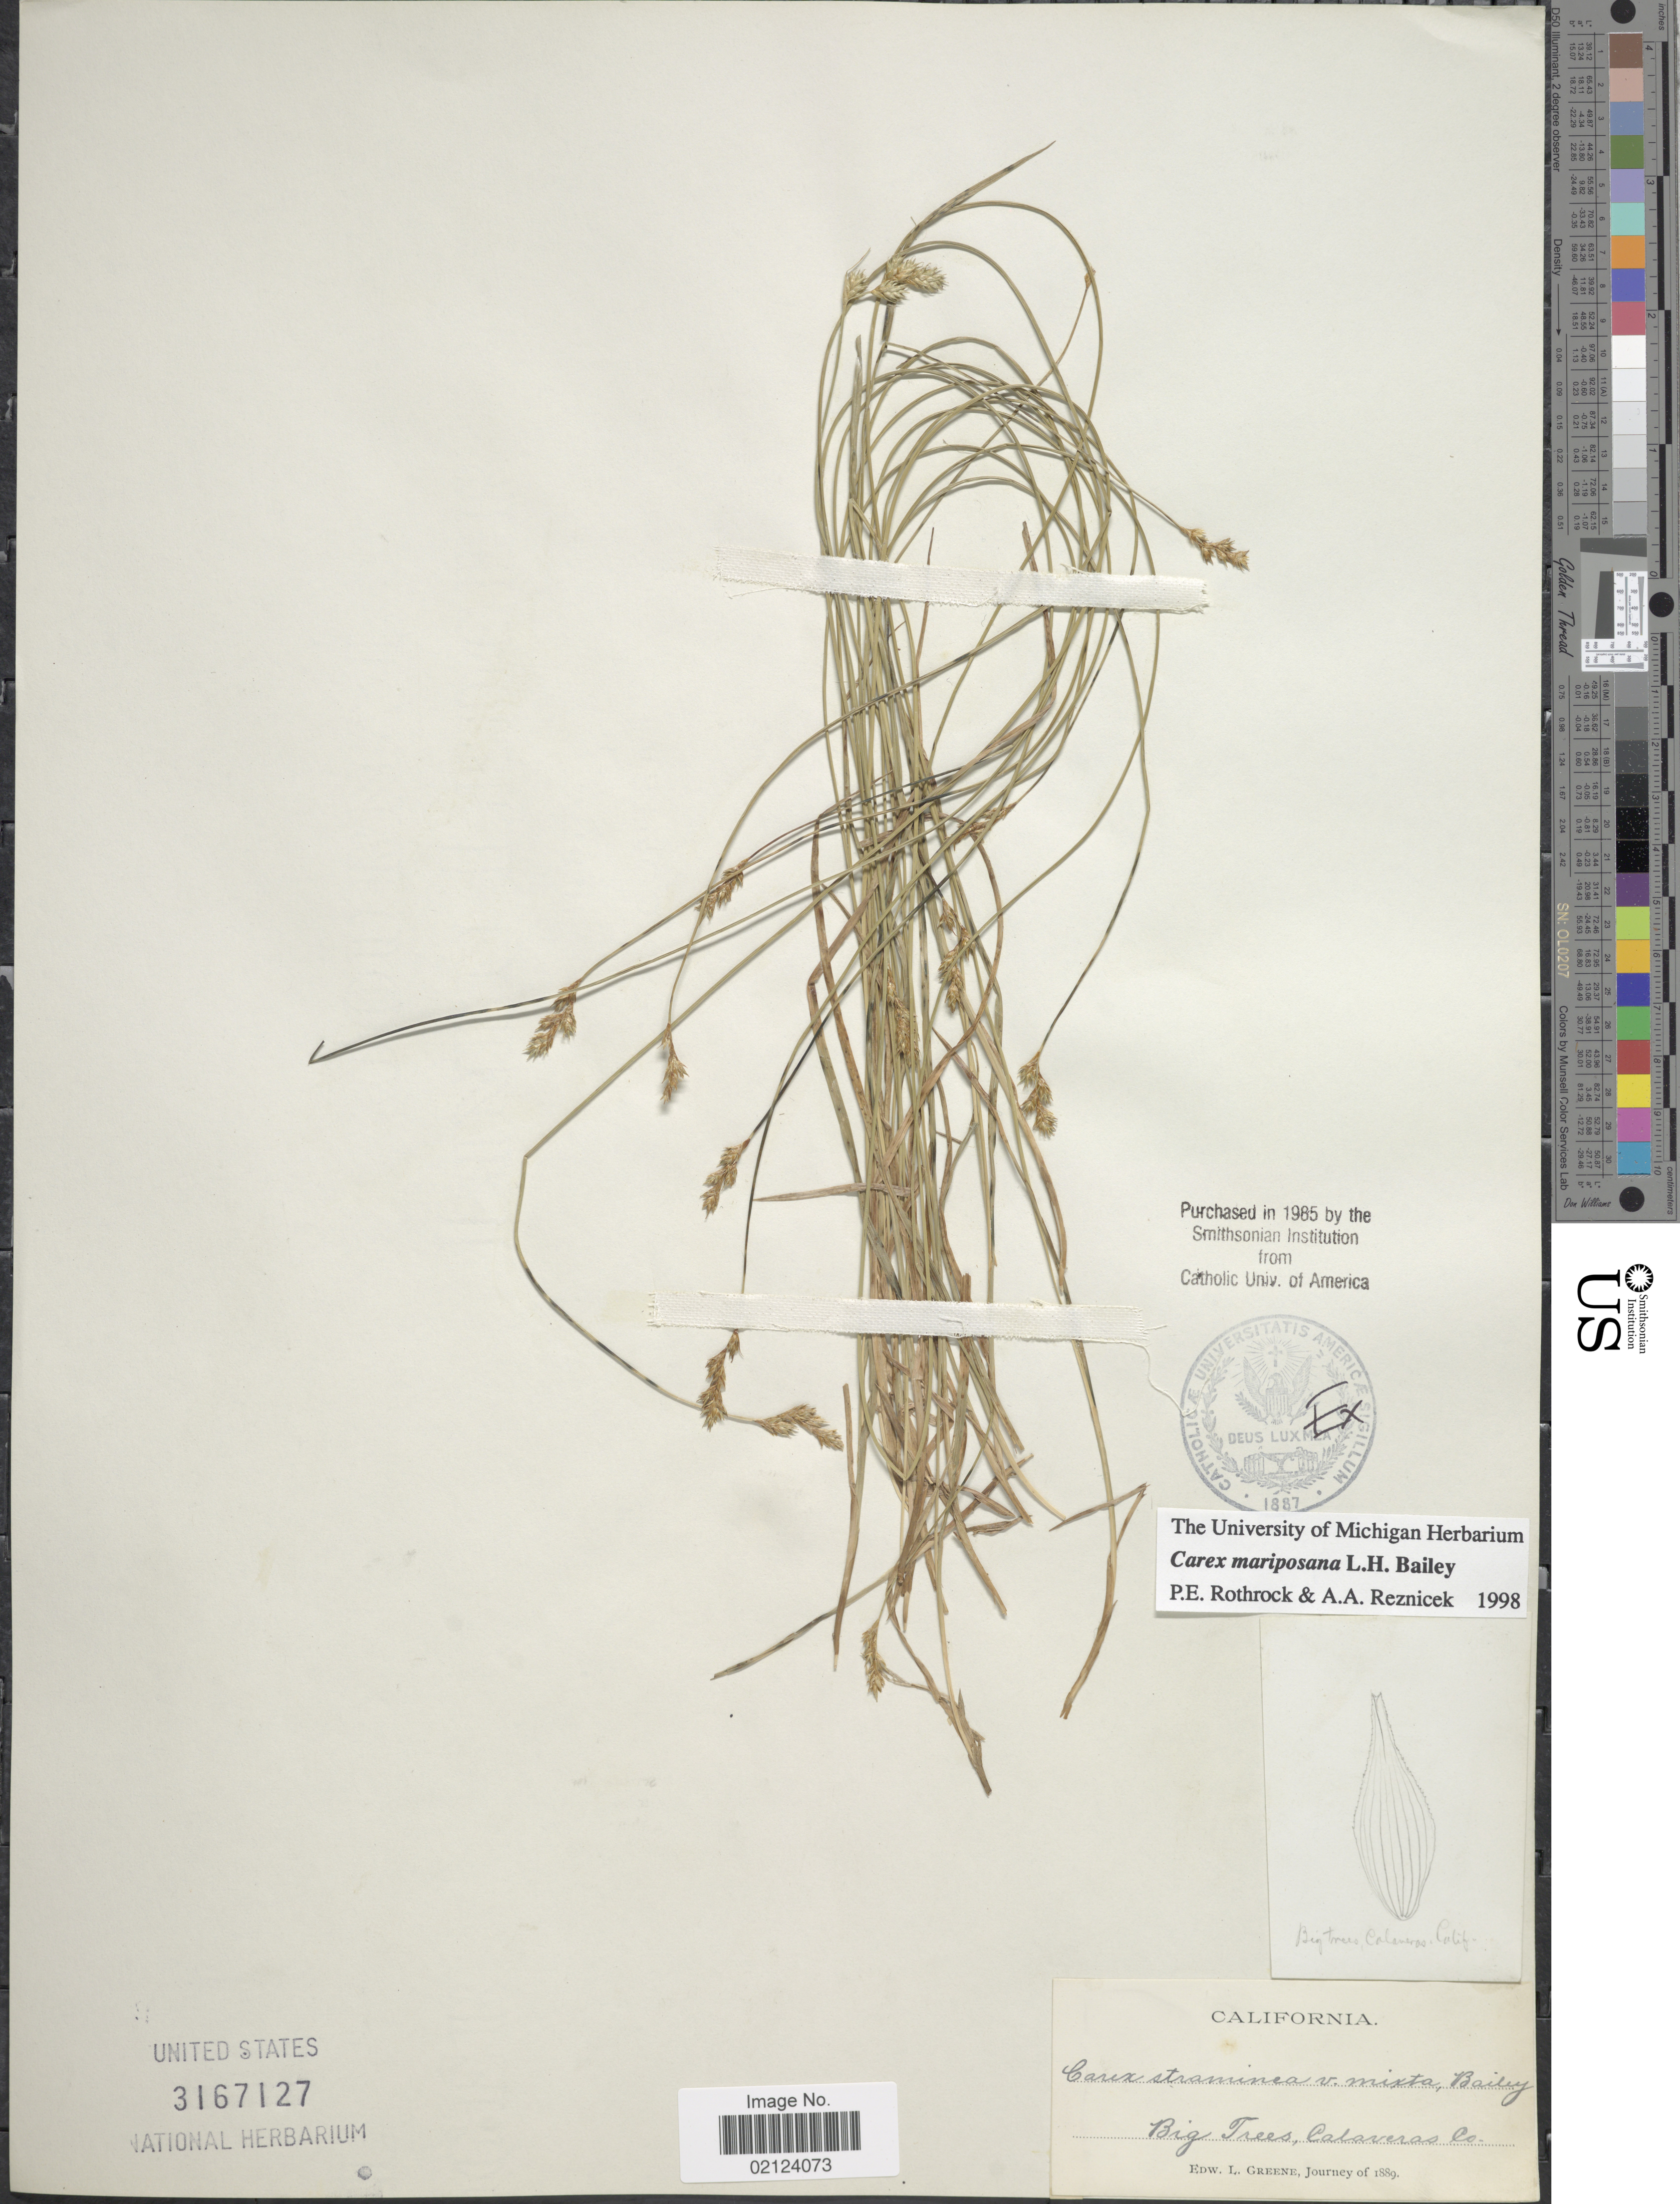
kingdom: Plantae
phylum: Tracheophyta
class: Liliopsida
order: Poales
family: Cyperaceae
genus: Carex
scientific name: Carex mariposana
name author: L.H. Bailey ex Mack.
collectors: E. L. Greene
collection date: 1889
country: United States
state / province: California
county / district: Calaveras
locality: Big Trees, Calaveras Co.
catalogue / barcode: US 3167127